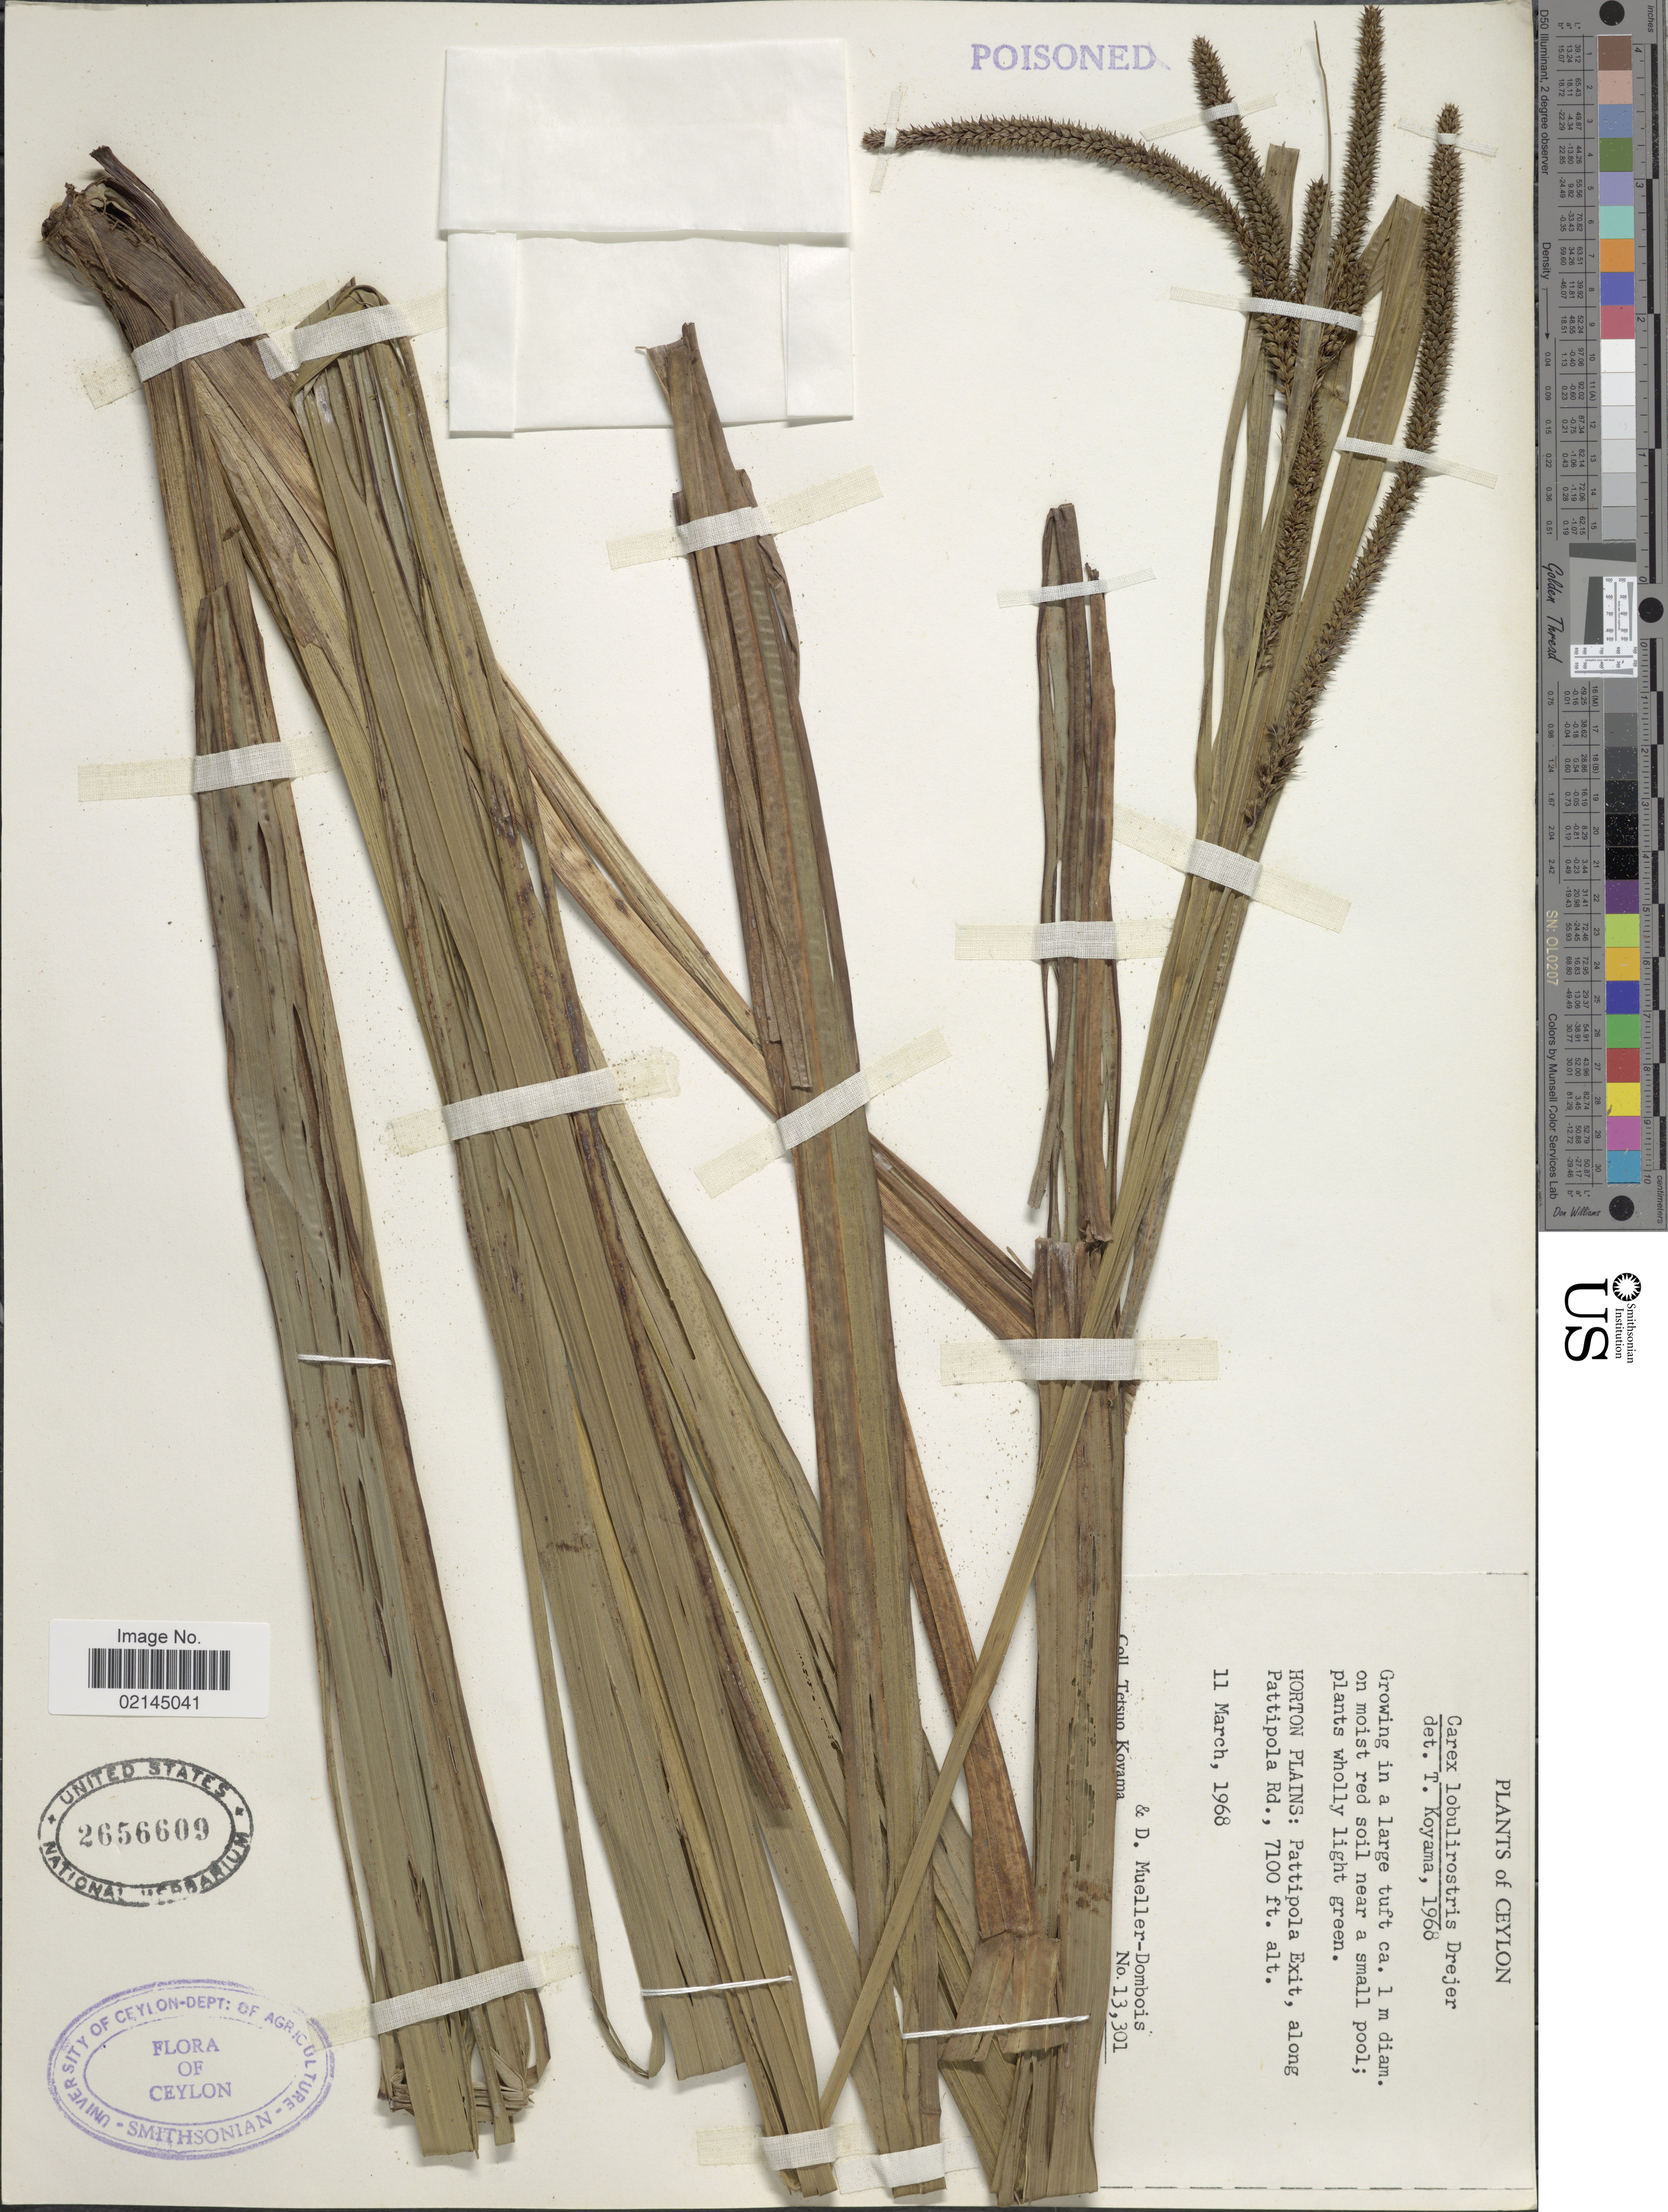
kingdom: Plantae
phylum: Tracheophyta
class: Liliopsida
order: Poales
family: Cyperaceae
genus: Carex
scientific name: Carex lobulirostris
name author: Drejer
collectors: T. Koyama & D. Mueller-Dombois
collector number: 13301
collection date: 1968-03-11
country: Sri Lanka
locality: Ceylon, on moist red soil near a small pool, Horton Plains: Pattipola Exit, along Pattipola Rd.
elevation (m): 2164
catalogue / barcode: US 2656609